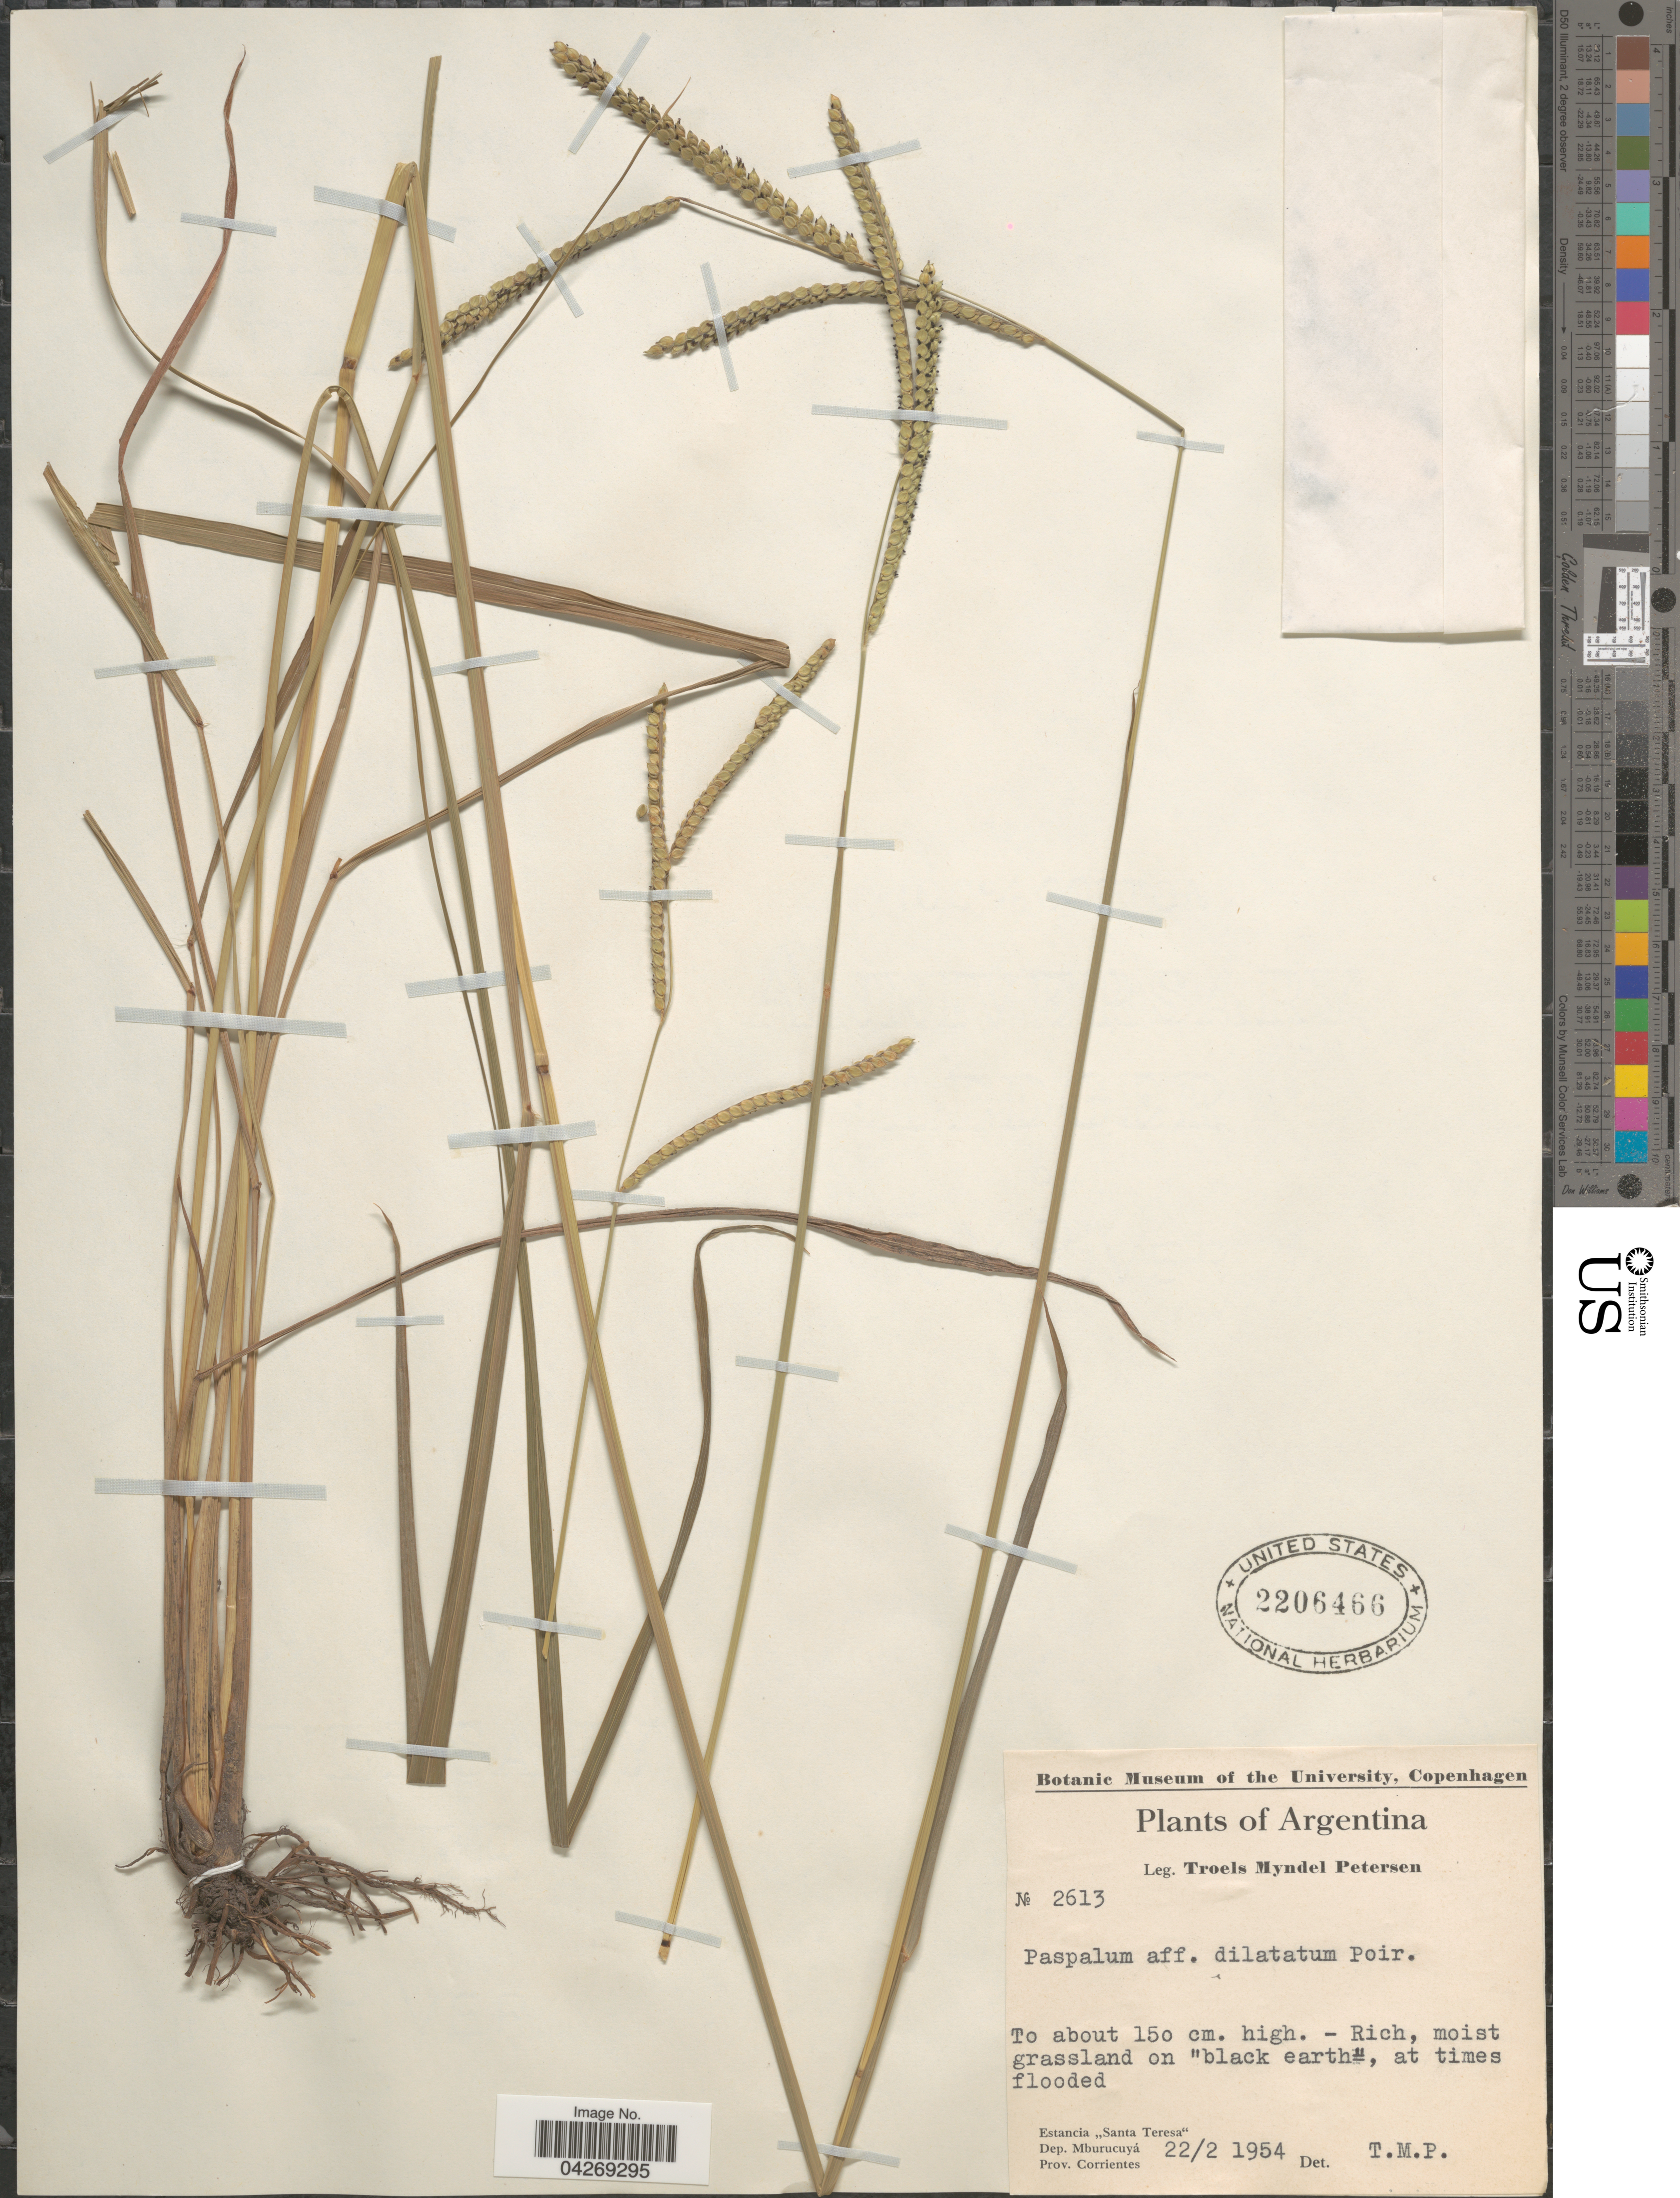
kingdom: Plantae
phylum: Tracheophyta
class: Liliopsida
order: Poales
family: Poaceae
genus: Paspalum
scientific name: Paspalum dilatatum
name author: Poir.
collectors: T. M. Petersen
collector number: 2613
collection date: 1954-02-22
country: Argentina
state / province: Corrientes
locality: Rich, moist grassland on "black earth", at times flooded. Estancia "Santa Teresa". Dep. Mburucuyá.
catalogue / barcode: US 2206466